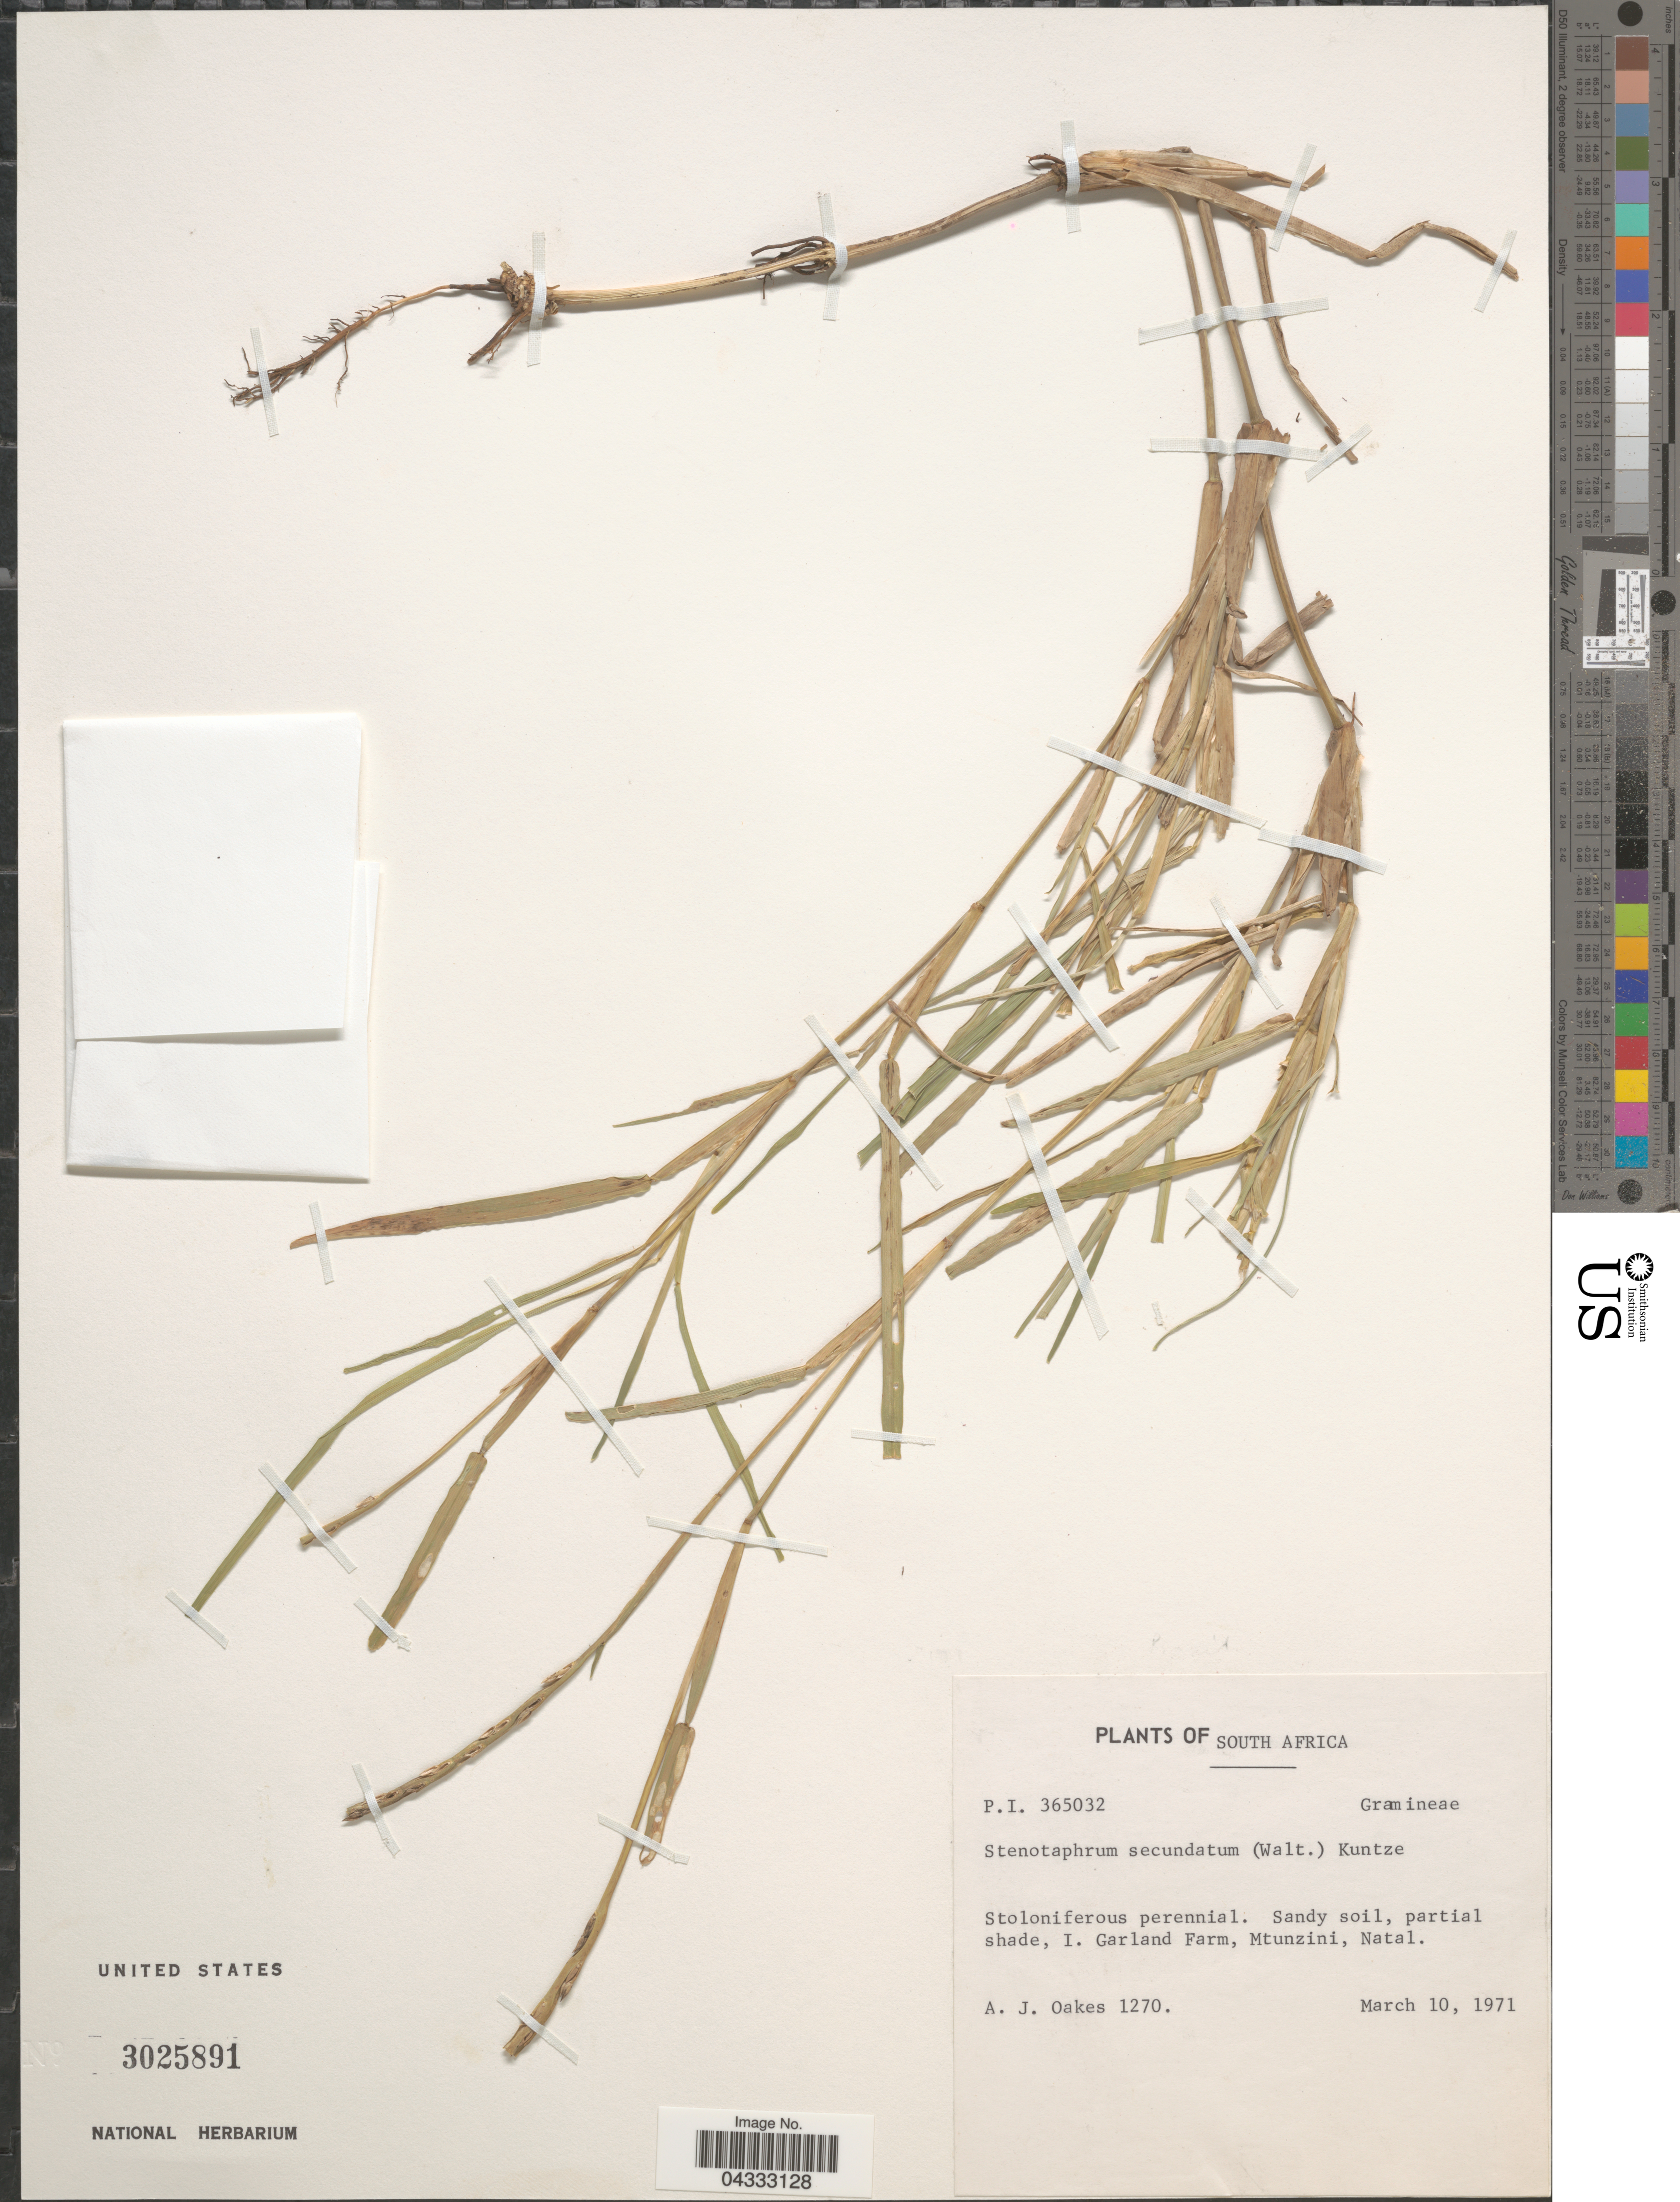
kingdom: Plantae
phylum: Tracheophyta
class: Liliopsida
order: Poales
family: Poaceae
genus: Stenotaphrum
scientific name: Stenotaphrum secundatum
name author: (Walter) Kuntze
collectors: A. Oakes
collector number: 1270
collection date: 1971-03-10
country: South Africa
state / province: KwaZulu-Natal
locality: Sandy soil, partial shade, I. Garland Farm, Mtunzini, Natal.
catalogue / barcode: US 3025891